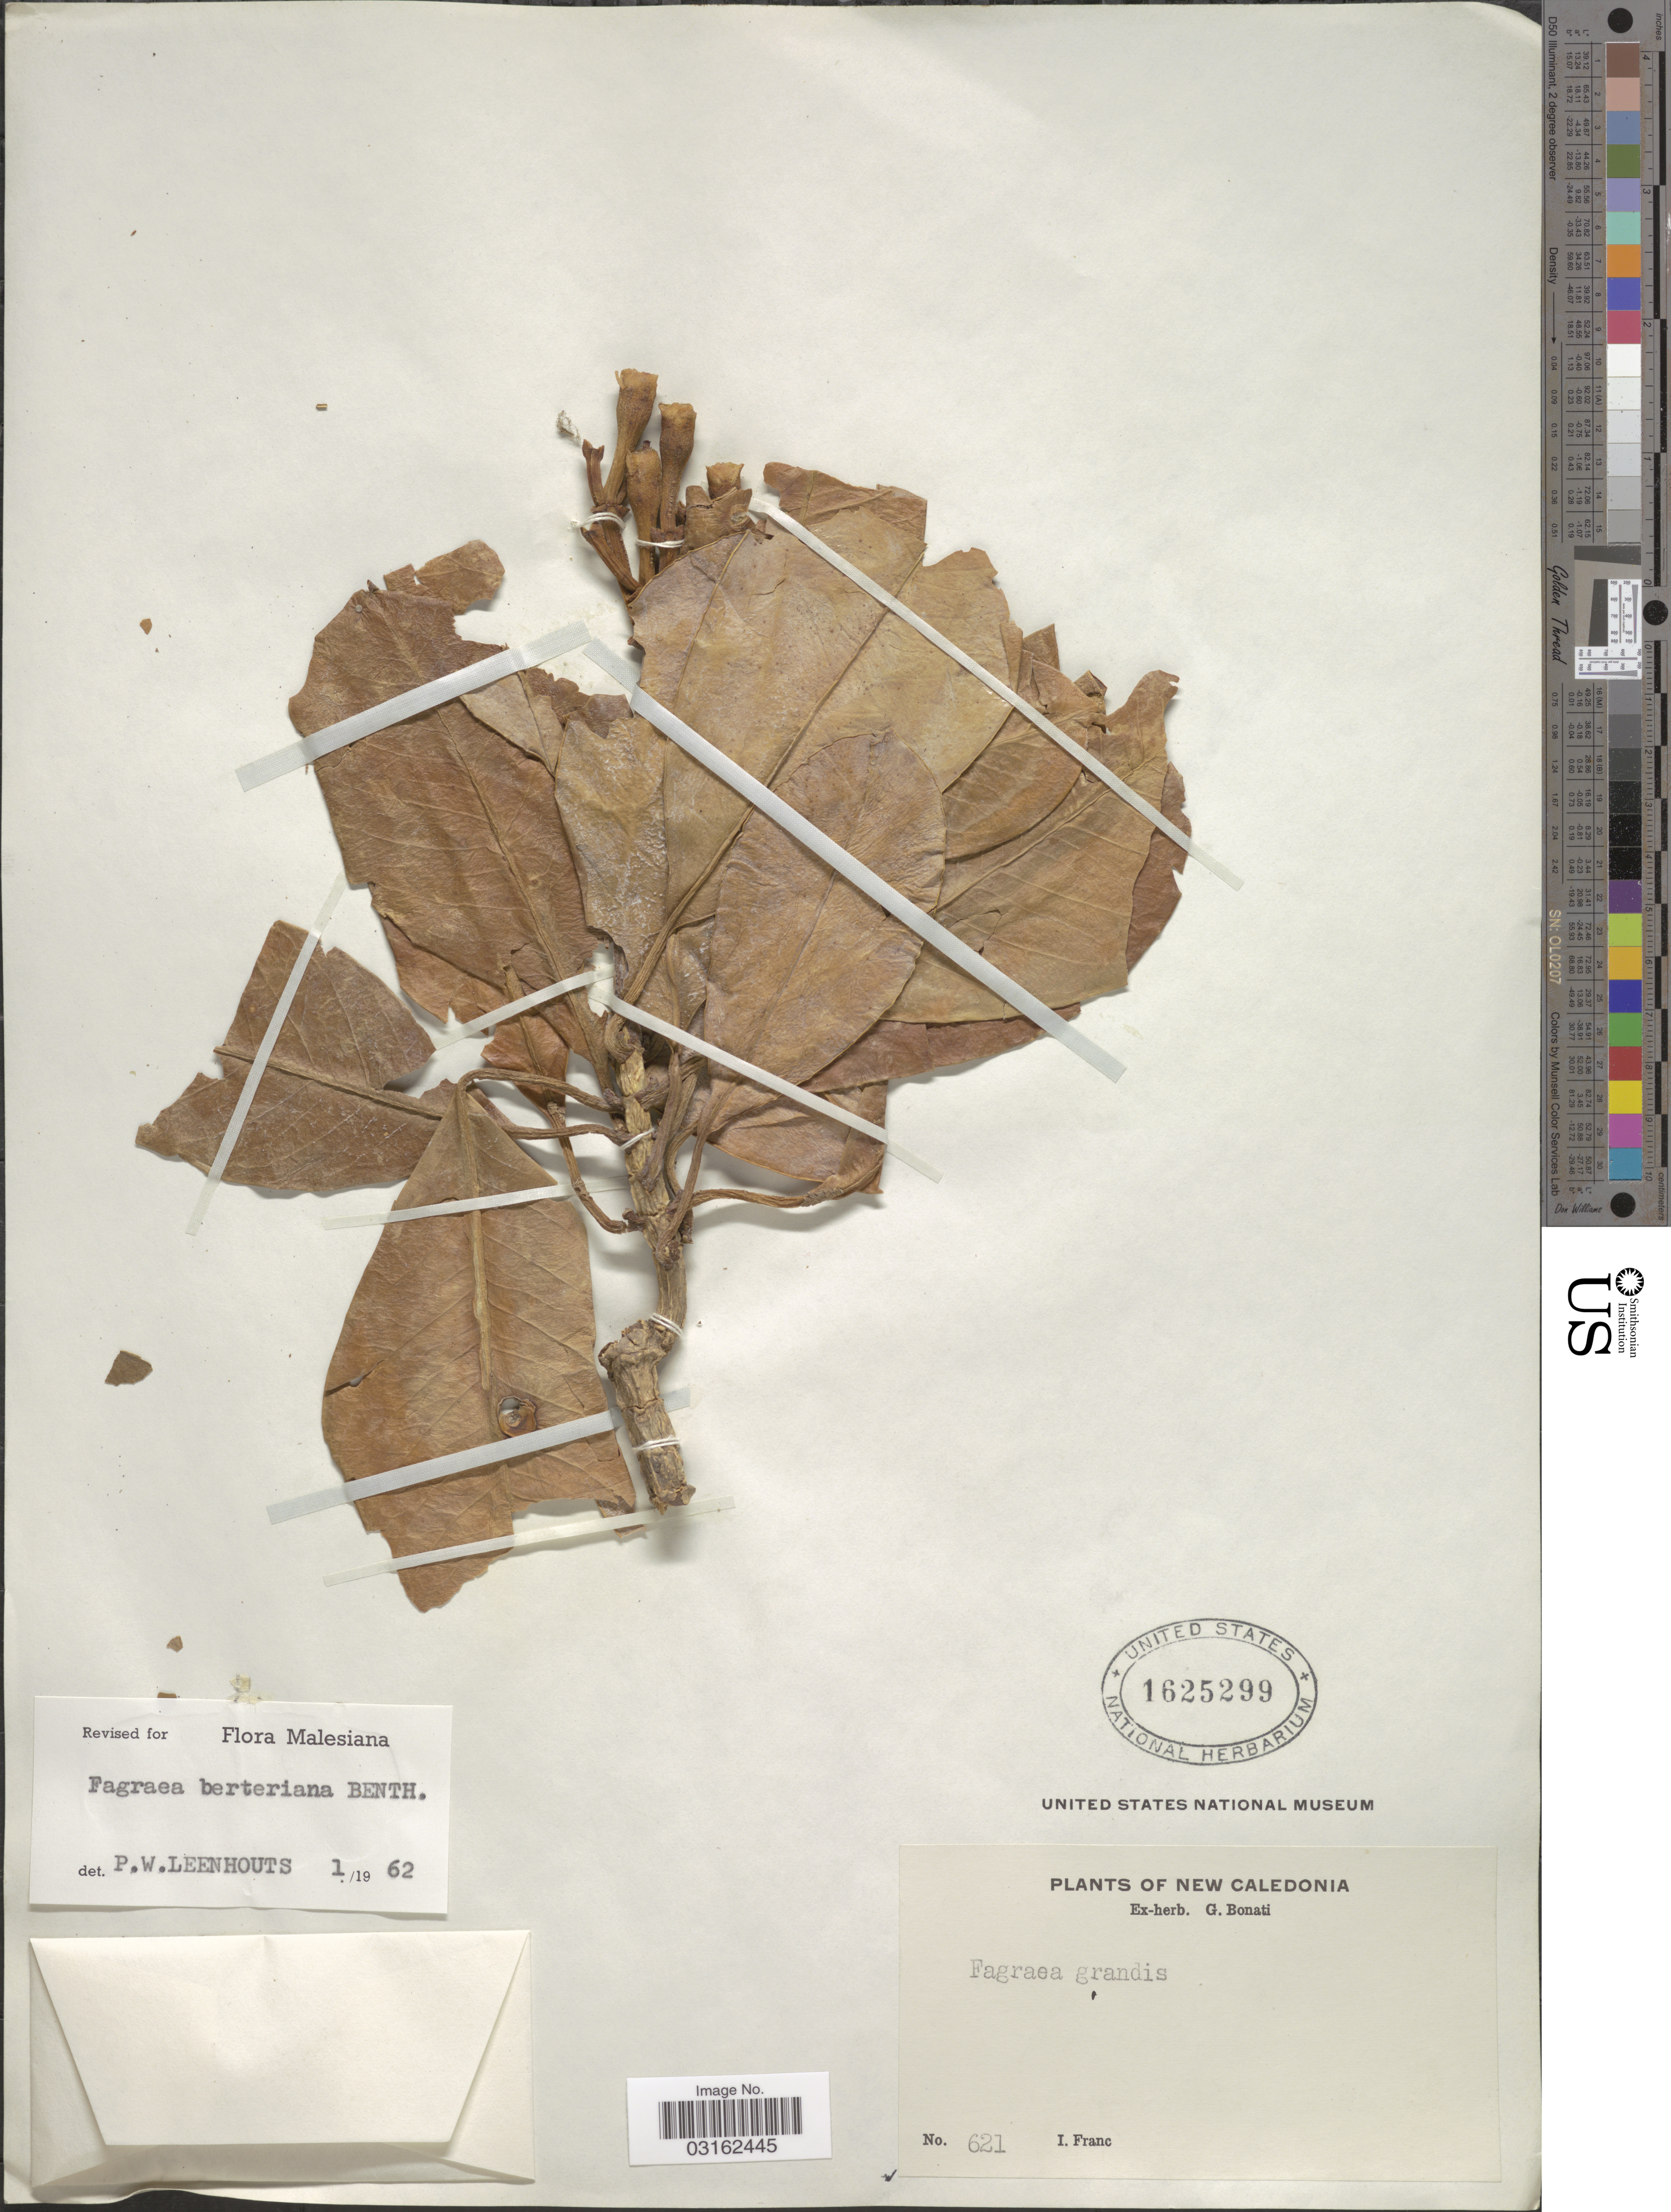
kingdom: Plantae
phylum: Tracheophyta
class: Magnoliopsida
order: Gentianales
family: Gentianaceae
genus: Fagraea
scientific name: Fagraea berteroana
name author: A. Gray ex Benth.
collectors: I. Franc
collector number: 621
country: New Caledonia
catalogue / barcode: US 1625299